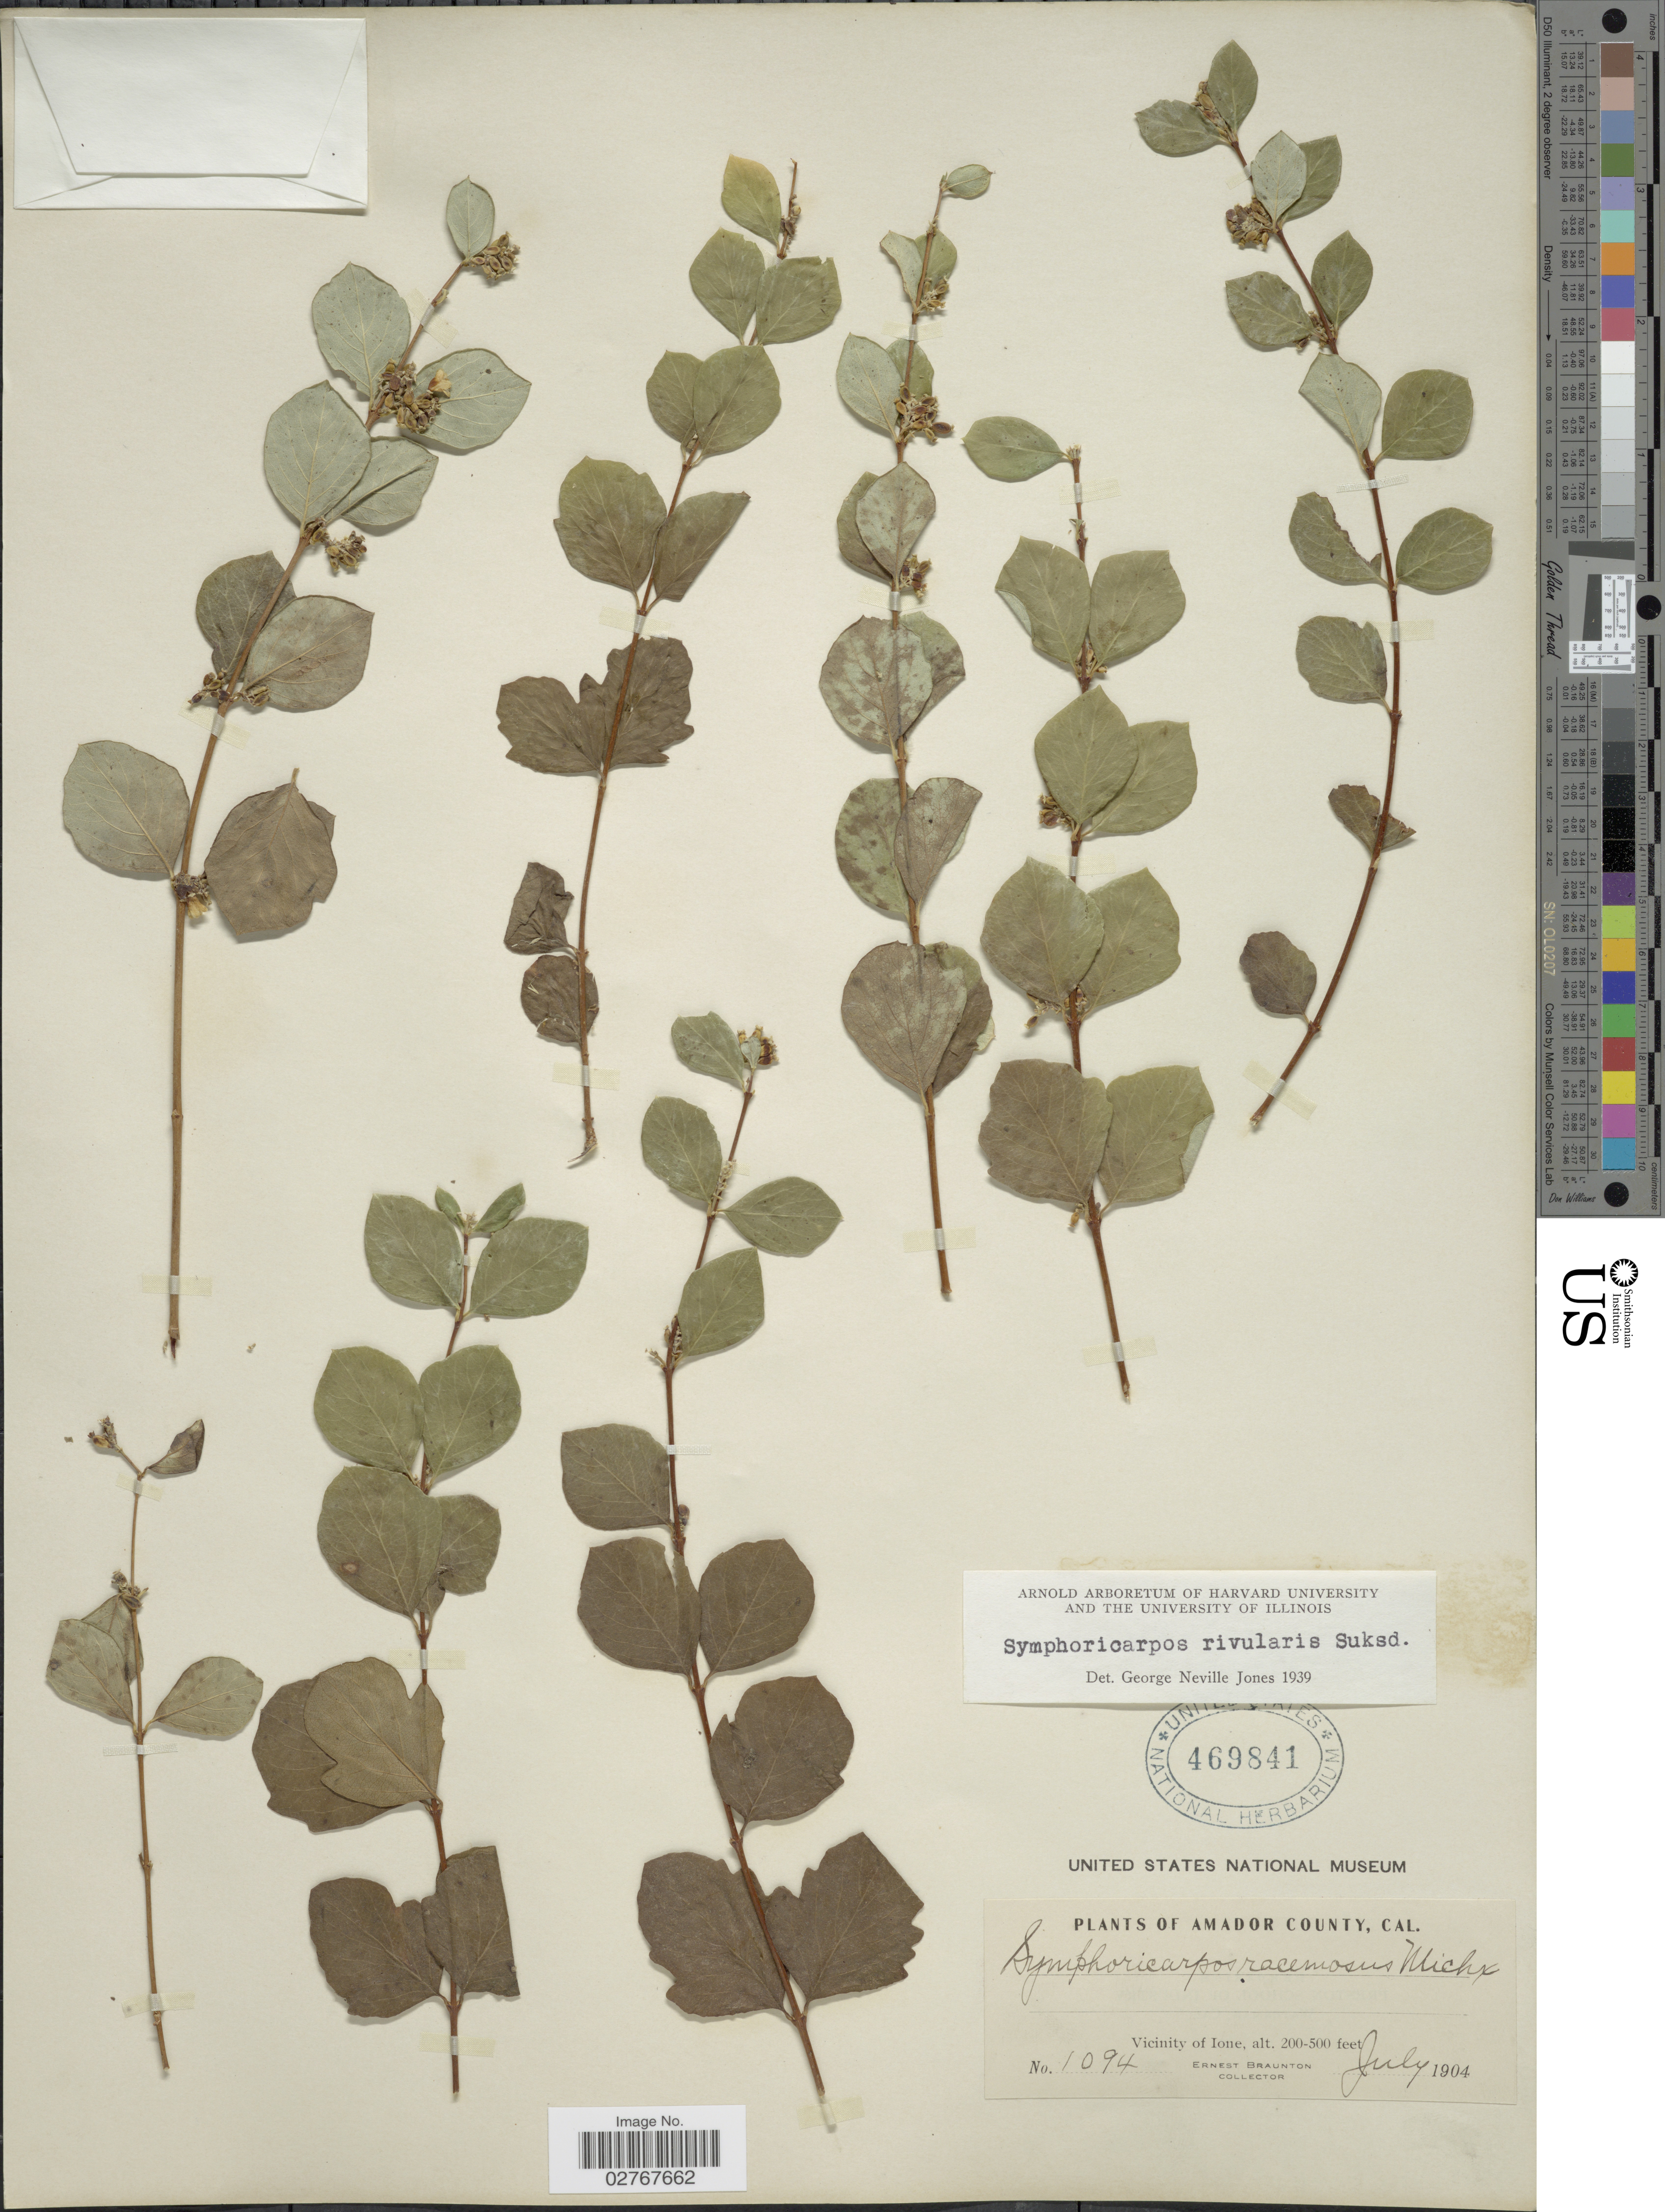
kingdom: Plantae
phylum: Tracheophyta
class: Magnoliopsida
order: Dipsacales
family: Caprifoliaceae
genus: Symphoricarpos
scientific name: Symphoricarpos rivularis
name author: Suksd.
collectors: E. Braunton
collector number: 1094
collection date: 1904-07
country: United States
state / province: California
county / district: Amador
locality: Amador County. Vicinity of Ione.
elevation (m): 61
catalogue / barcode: US 469841